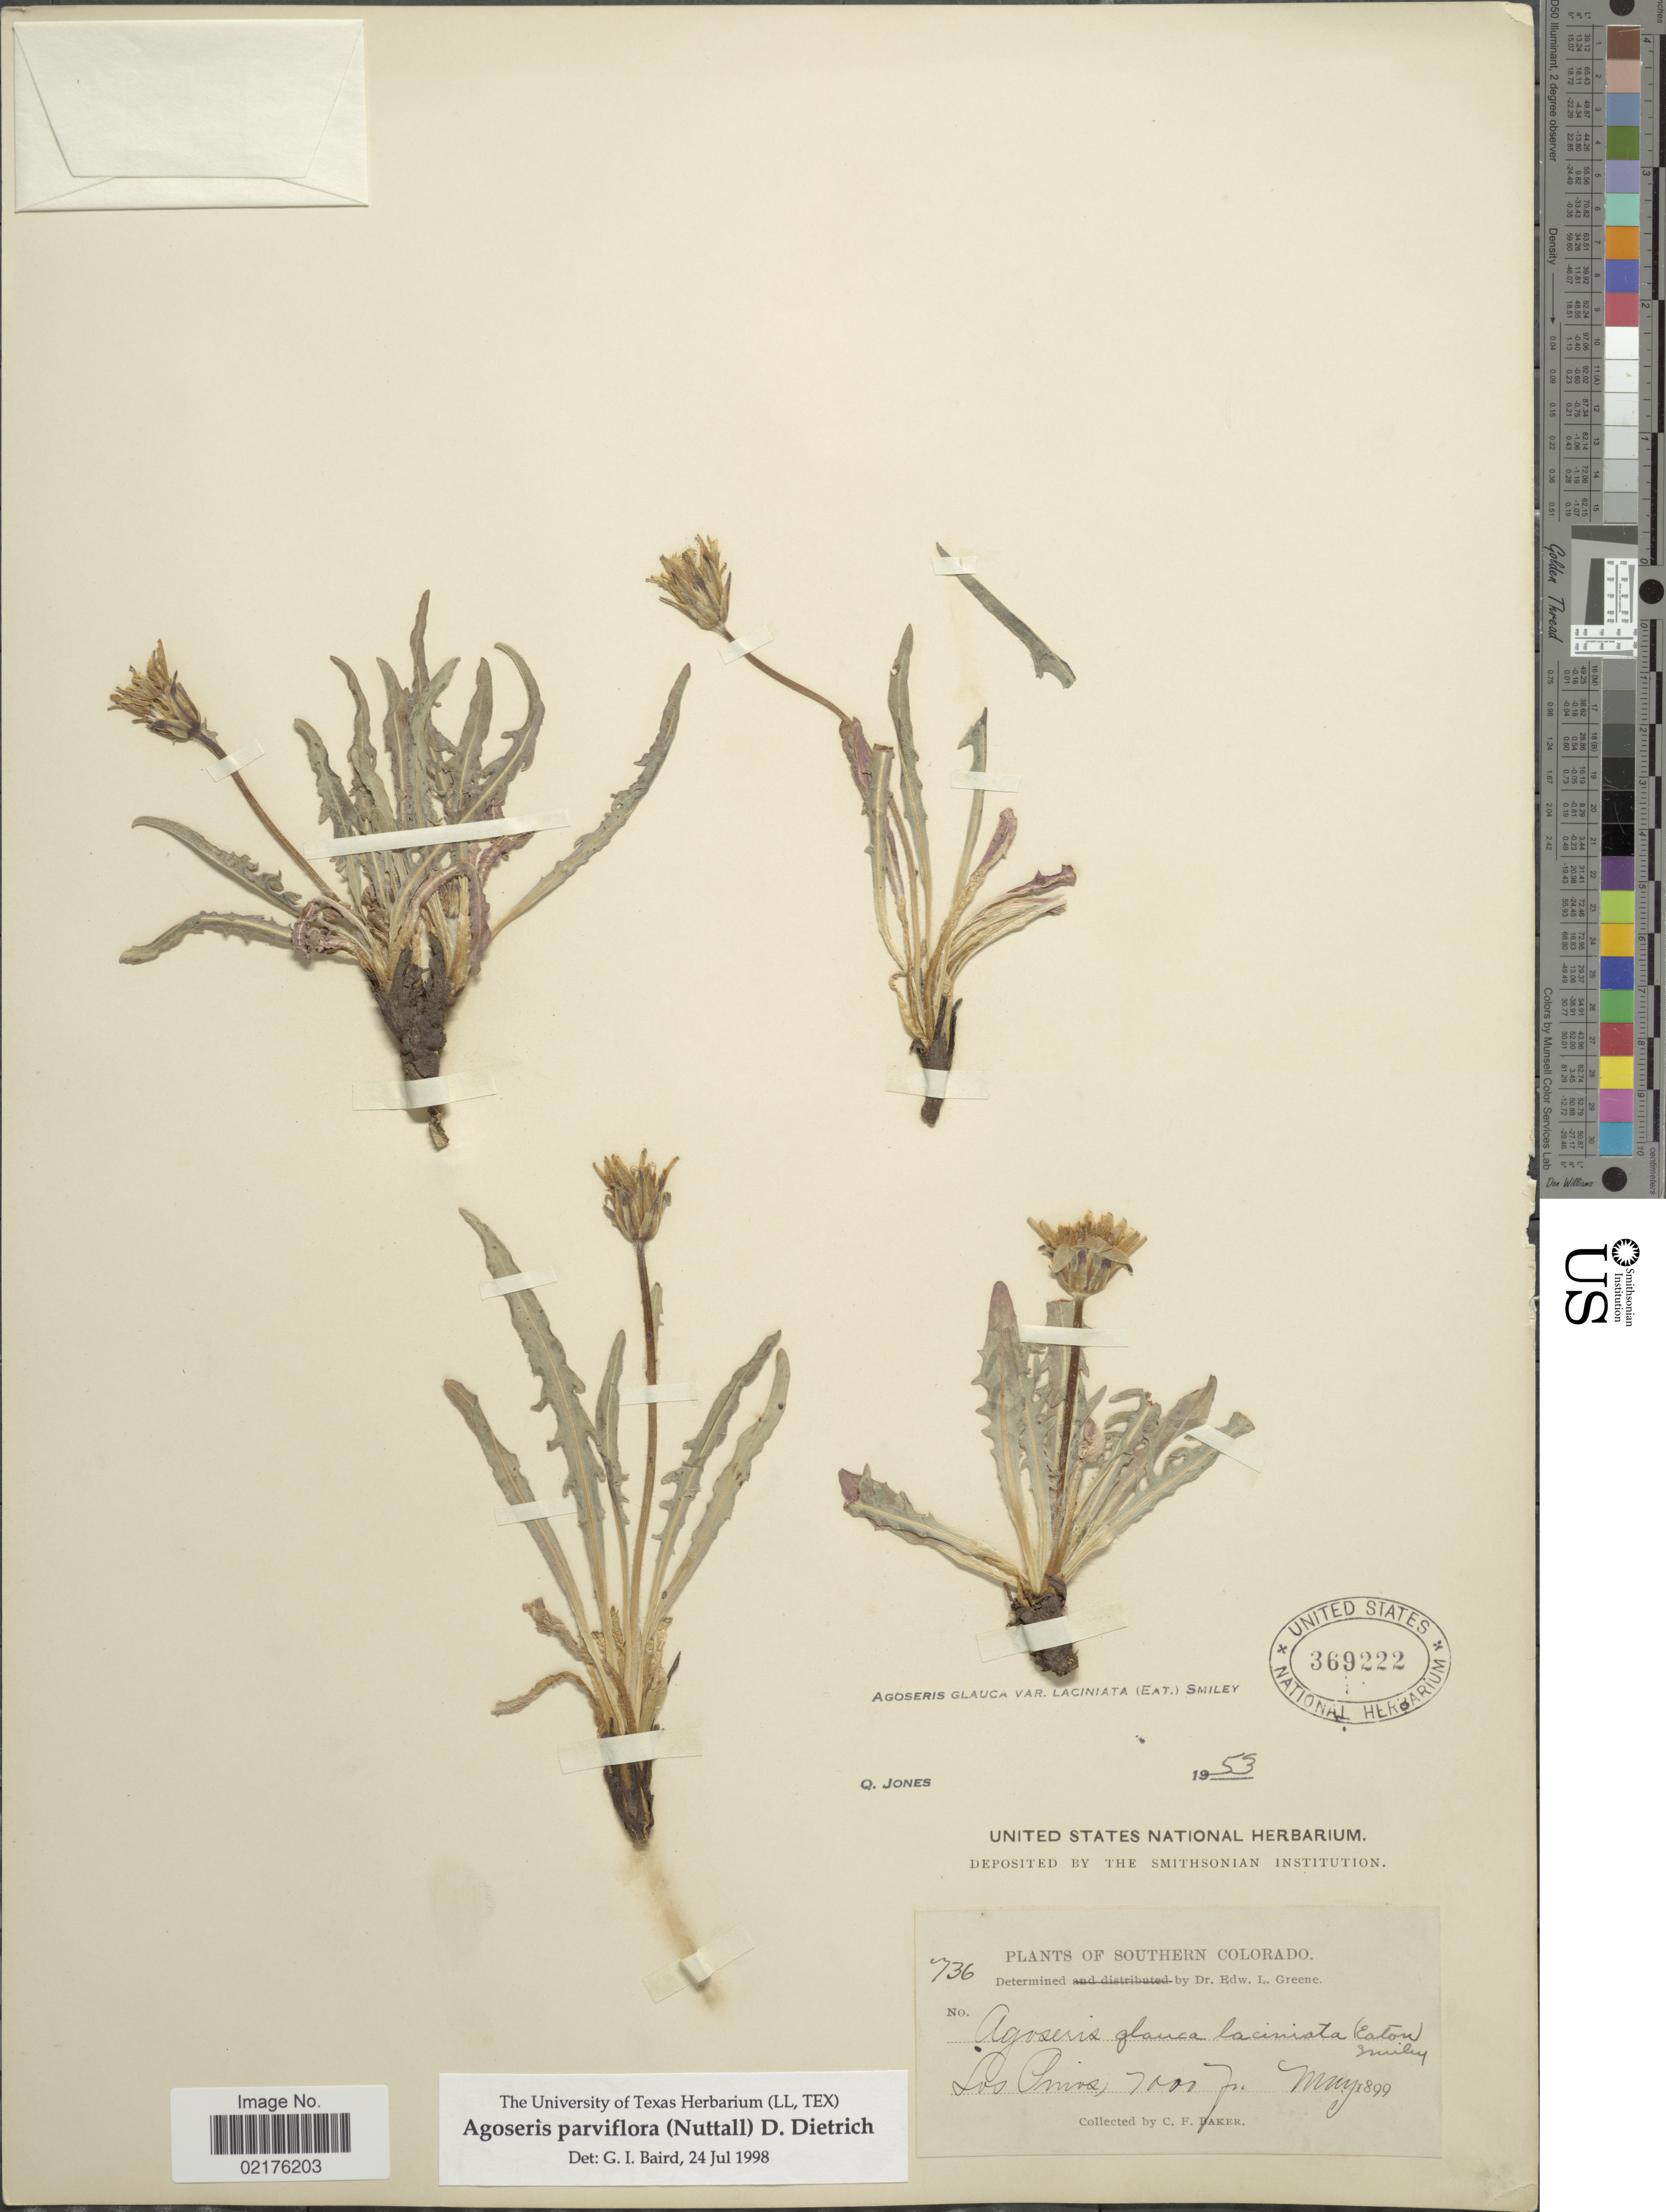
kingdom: Plantae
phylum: Tracheophyta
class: Magnoliopsida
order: Asterales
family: Asteraceae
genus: Agoseris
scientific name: Agoseris parviflora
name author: (Nutt.) D. Dietr.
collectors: C. F. Baker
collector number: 736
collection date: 1899-05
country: United States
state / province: Colorado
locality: Southern Colorado, Los Pinos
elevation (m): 2134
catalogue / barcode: US 369222